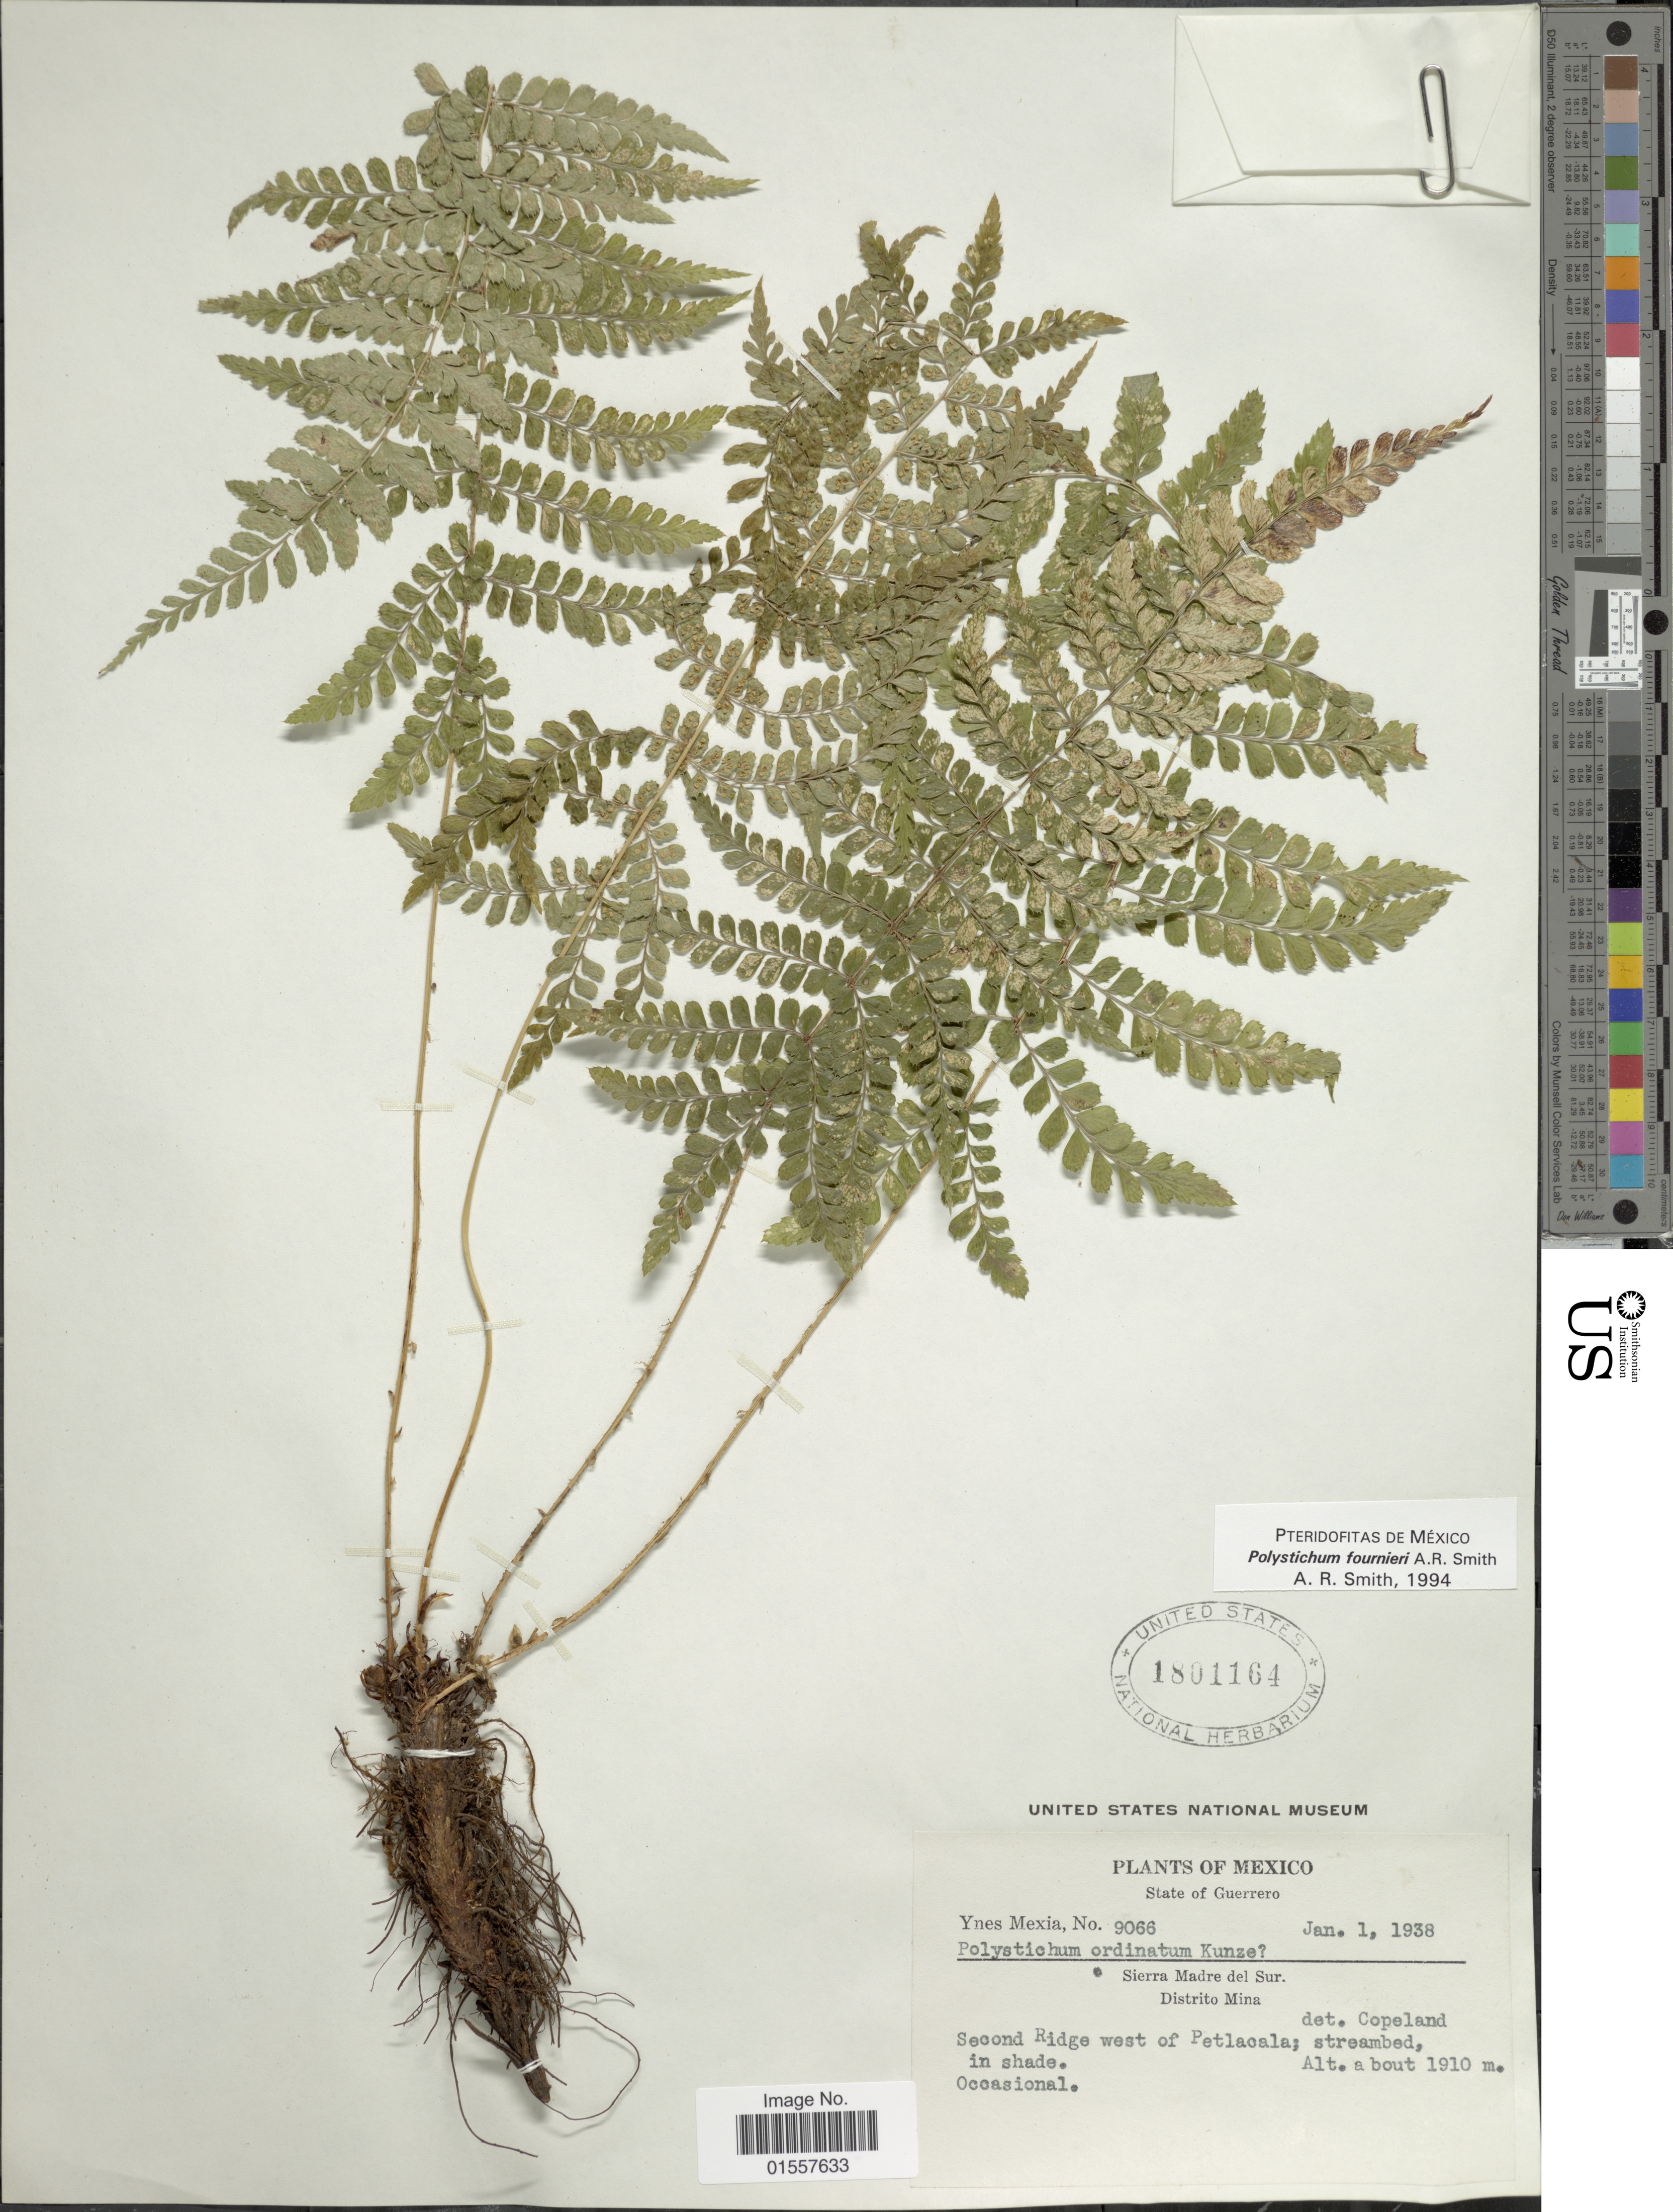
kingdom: Plantae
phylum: Tracheophyta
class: Polypodiopsida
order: Polypodiales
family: Dryopteridaceae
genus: Polystichum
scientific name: Polystichum fournieri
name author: A.R. Sm.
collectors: Y. Mexia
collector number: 9066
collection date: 1938-11-01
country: Mexico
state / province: Guerrero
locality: State of Guerrero, Sierra Madre del Sur., Distrito Mina, second ridge west of Petlacala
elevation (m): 1910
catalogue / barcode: US 1801164